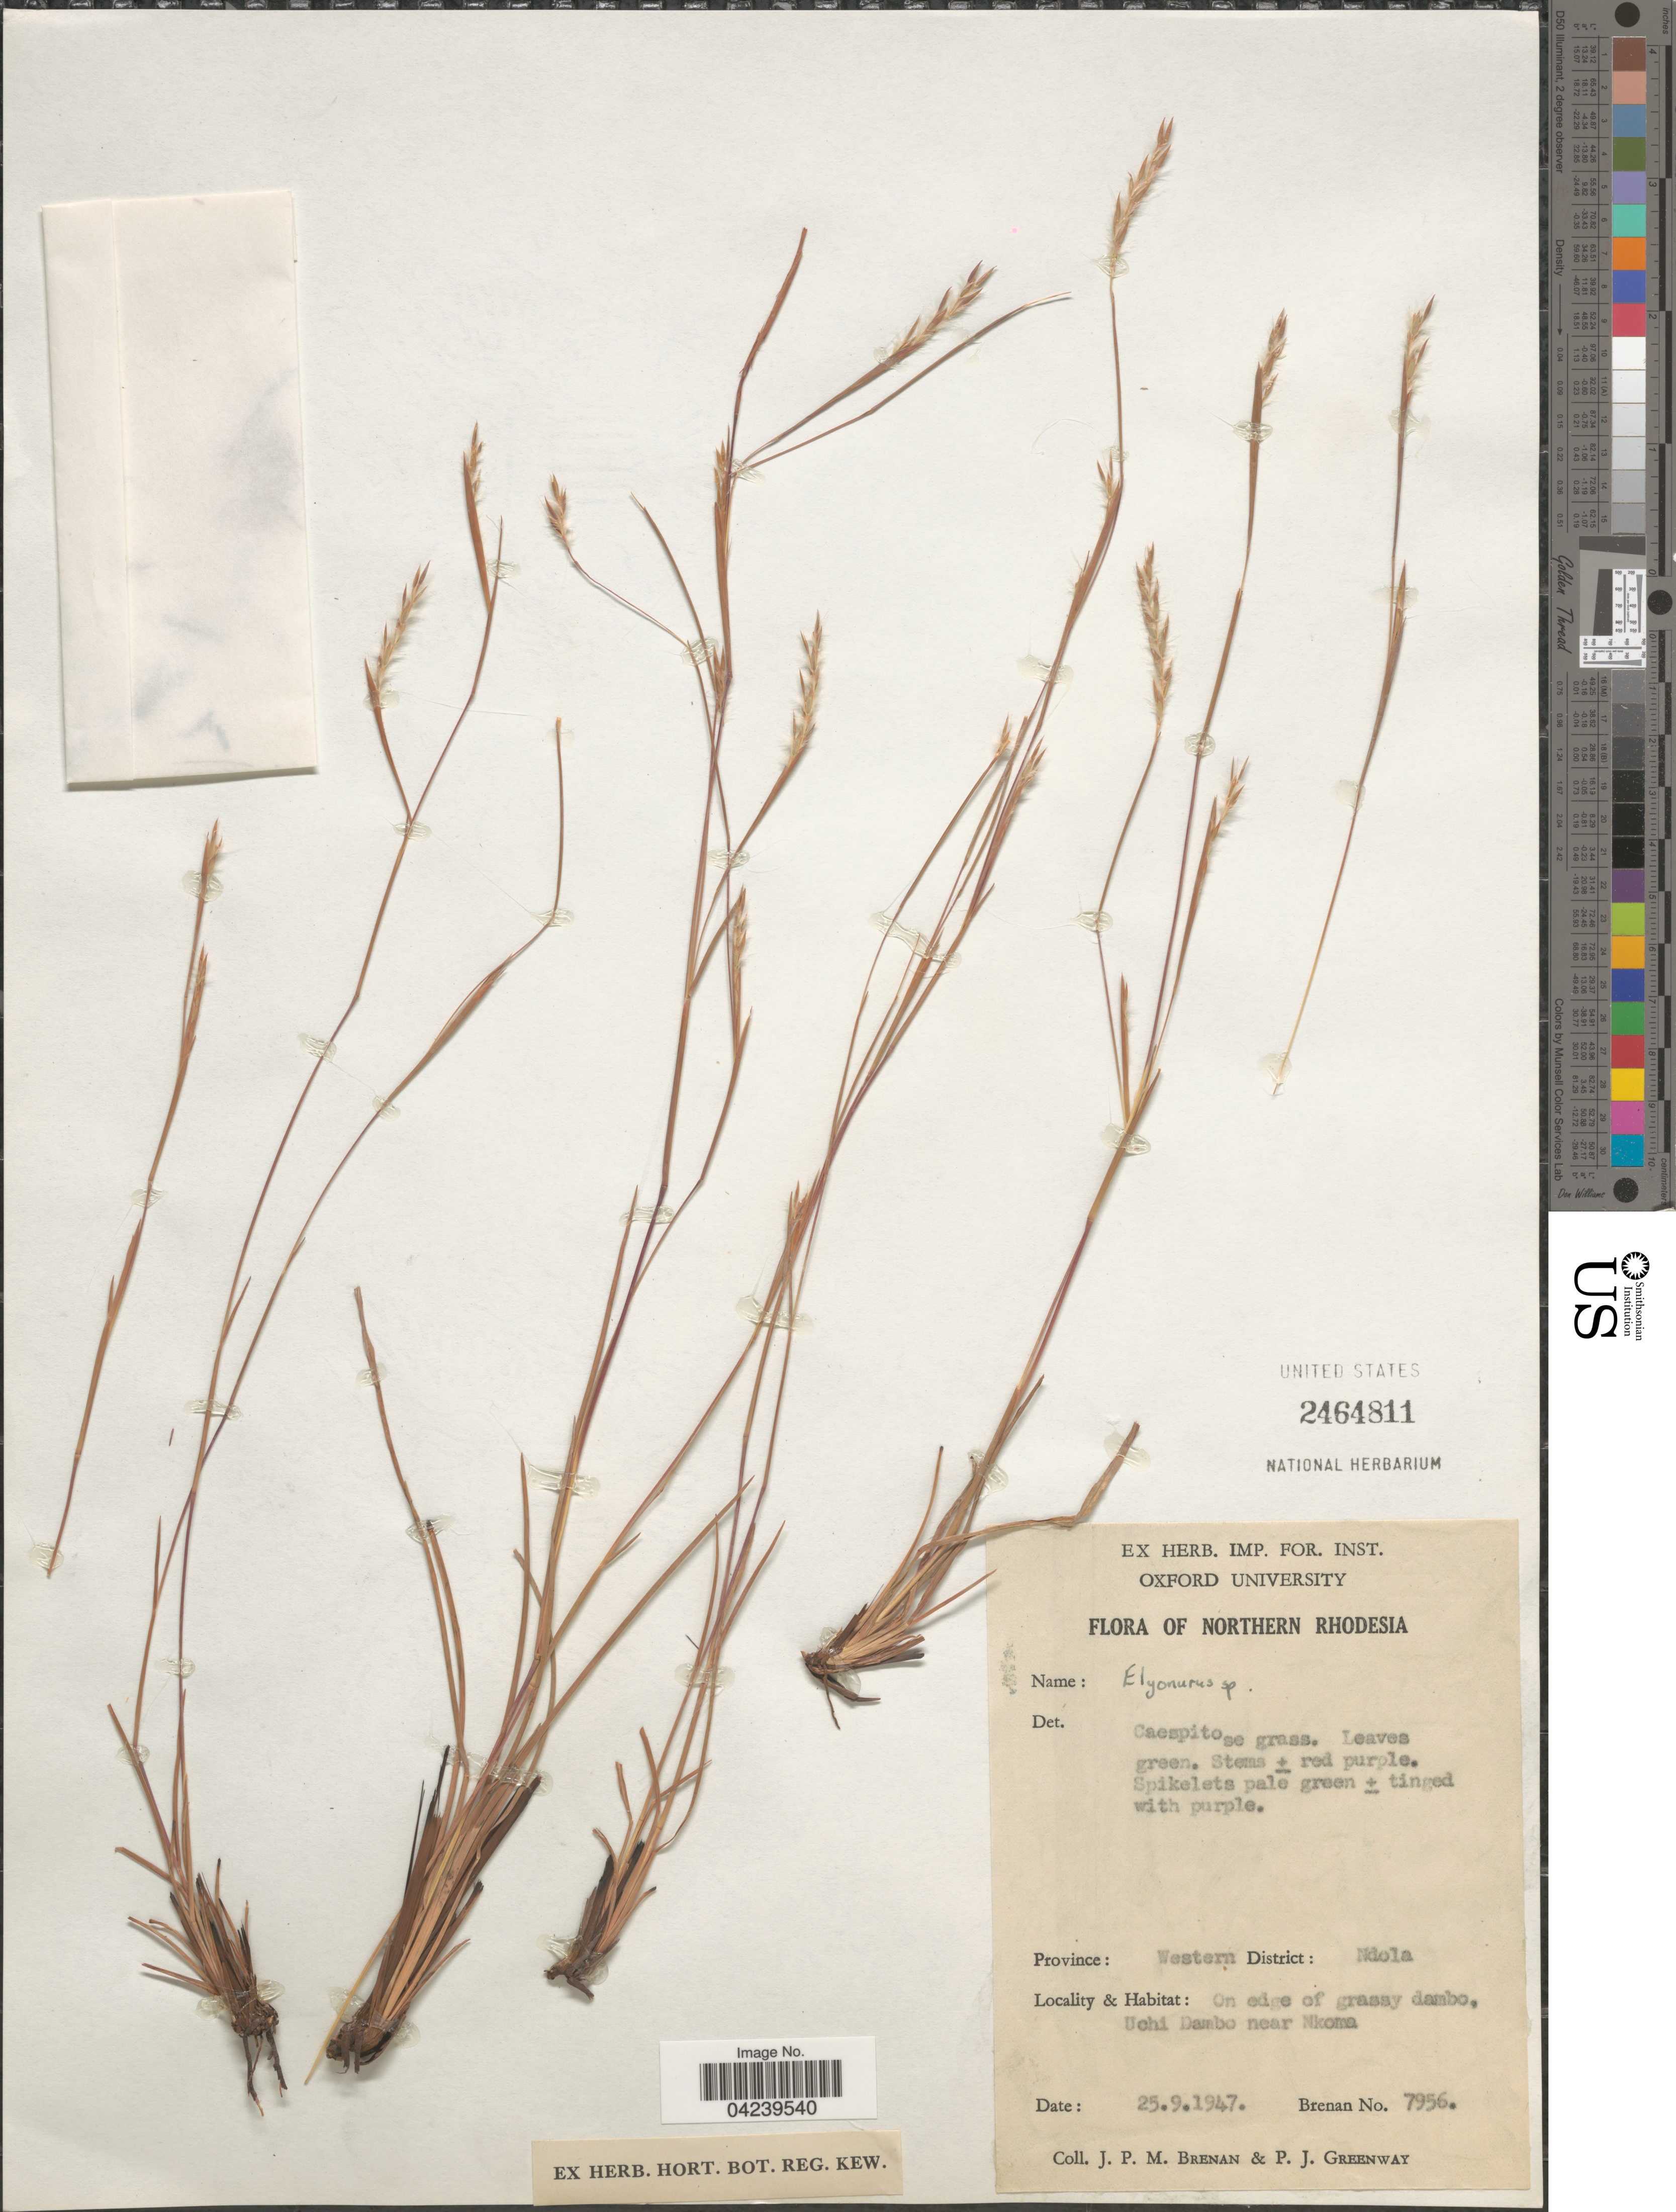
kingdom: Plantae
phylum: Tracheophyta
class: Liliopsida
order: Poales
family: Poaceae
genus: Elionurus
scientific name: Elionurus sp.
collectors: J. Brenan & P. J. Greenway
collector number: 7956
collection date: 1947-09-25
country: Zambia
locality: Province: Western. District: Ndola. On edge of grassy dambo, Uchi Dambo near Nkomo.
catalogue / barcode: US 2464811